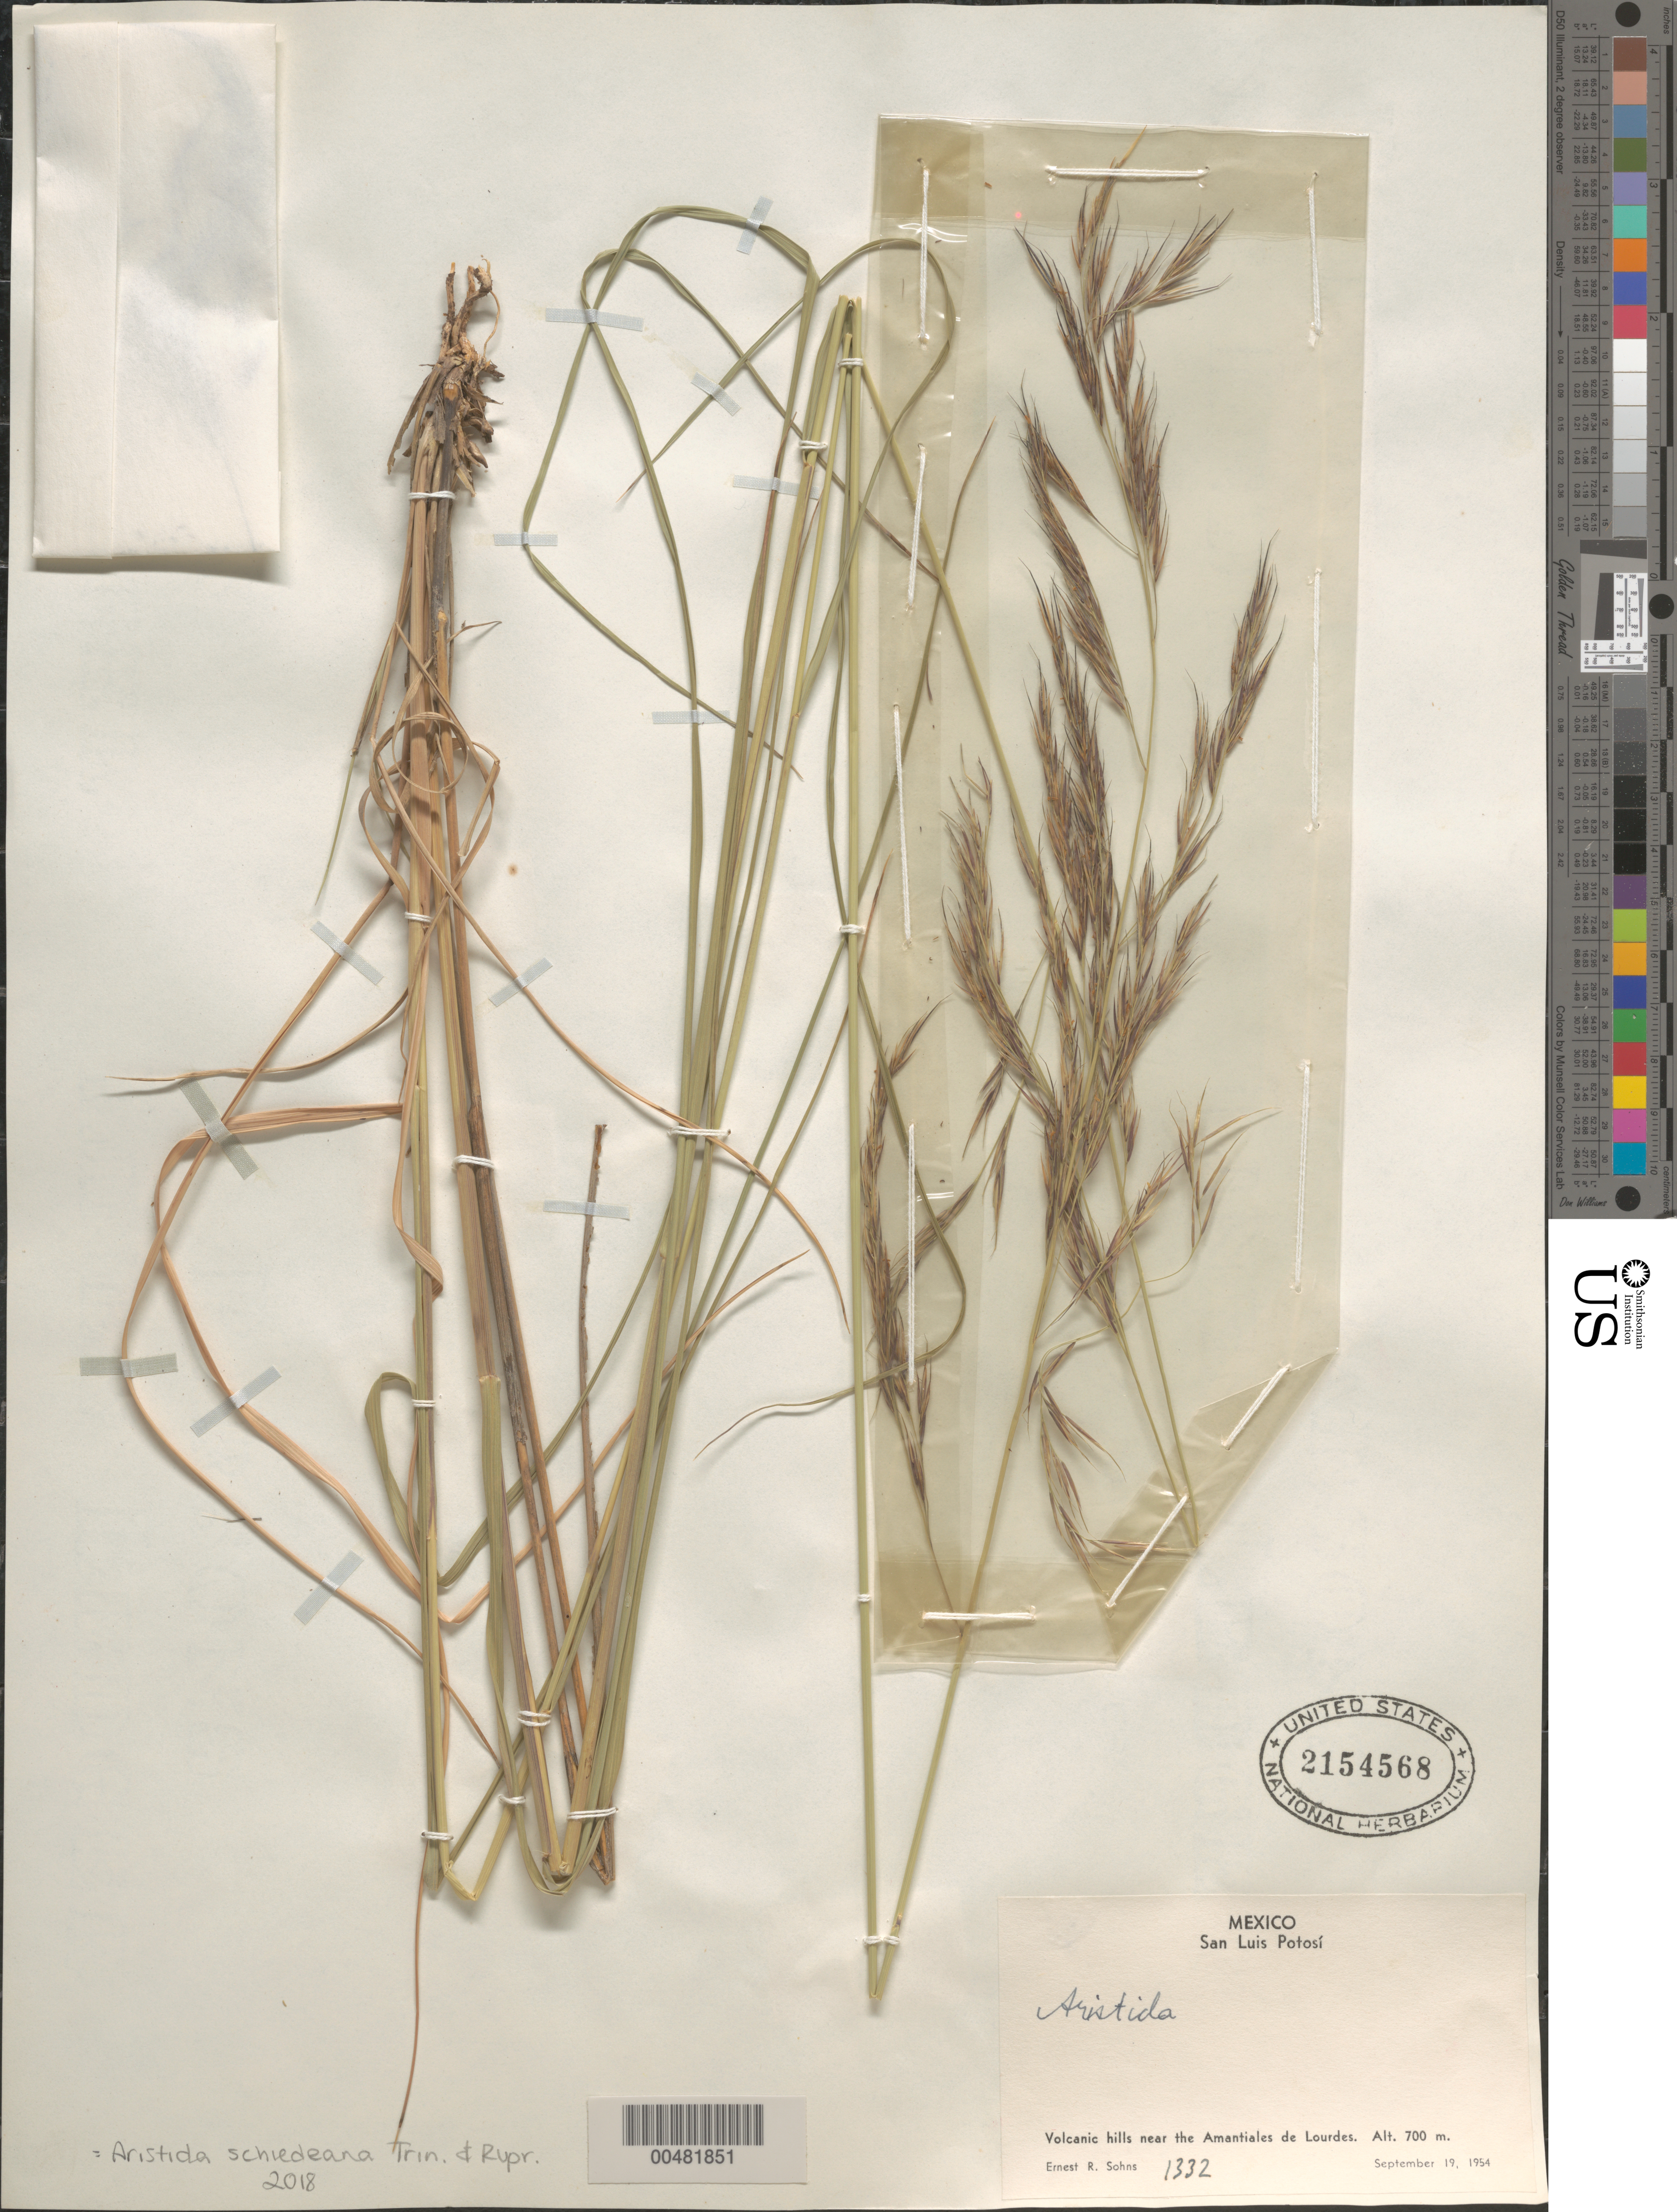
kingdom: Plantae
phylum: Tracheophyta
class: Liliopsida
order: Poales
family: Poaceae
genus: Aristida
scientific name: Aristida schiedeana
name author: Trin. & Rupr.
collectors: E. R. Sohns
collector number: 1332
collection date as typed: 19 Sep 1954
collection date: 1954-09-19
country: Mexico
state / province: San Luis Potosi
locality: Volcanic hills near the Amantiales de Lourdes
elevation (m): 700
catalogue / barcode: US 2154568